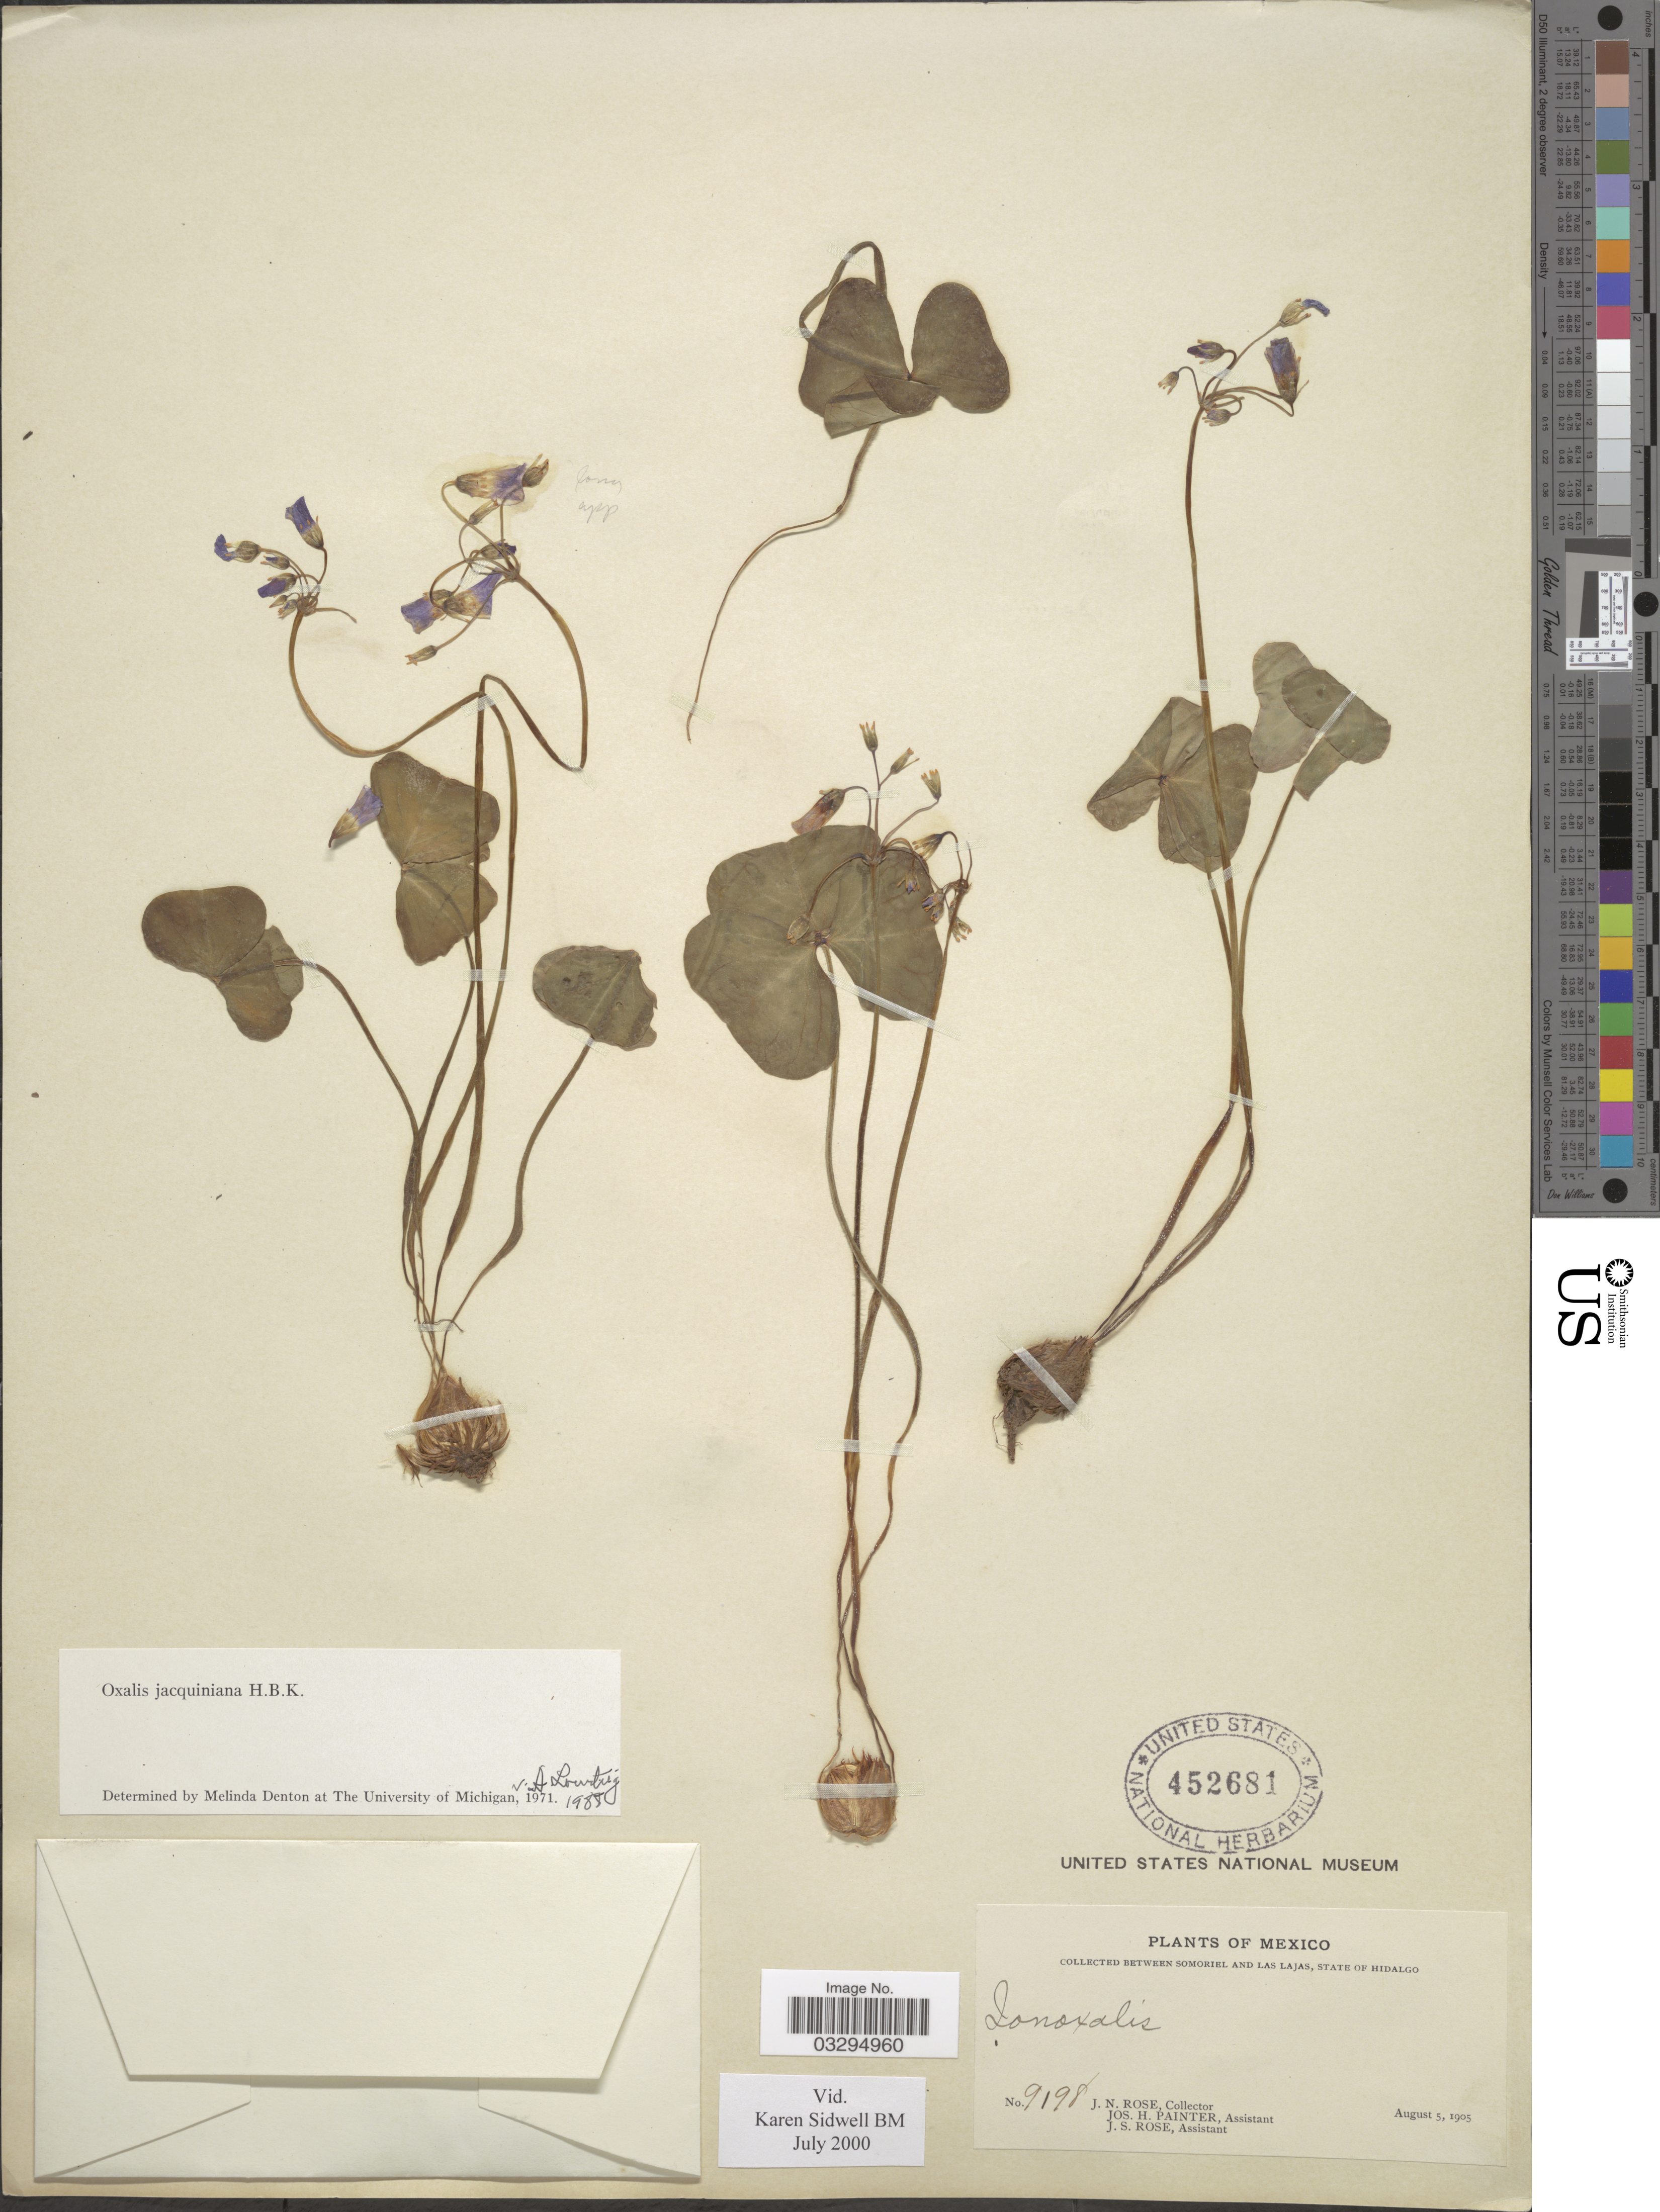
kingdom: Plantae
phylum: Tracheophyta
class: Magnoliopsida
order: Oxalidales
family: Oxalidaceae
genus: Oxalis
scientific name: Oxalis jacquiniana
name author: Kunth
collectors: J. N. Rose, J. H. Painter & J. S. Rose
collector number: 9198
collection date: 1905-08-05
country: Mexico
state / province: Hidalgo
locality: Between Somoriel and Las Lajas.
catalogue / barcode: US 452681